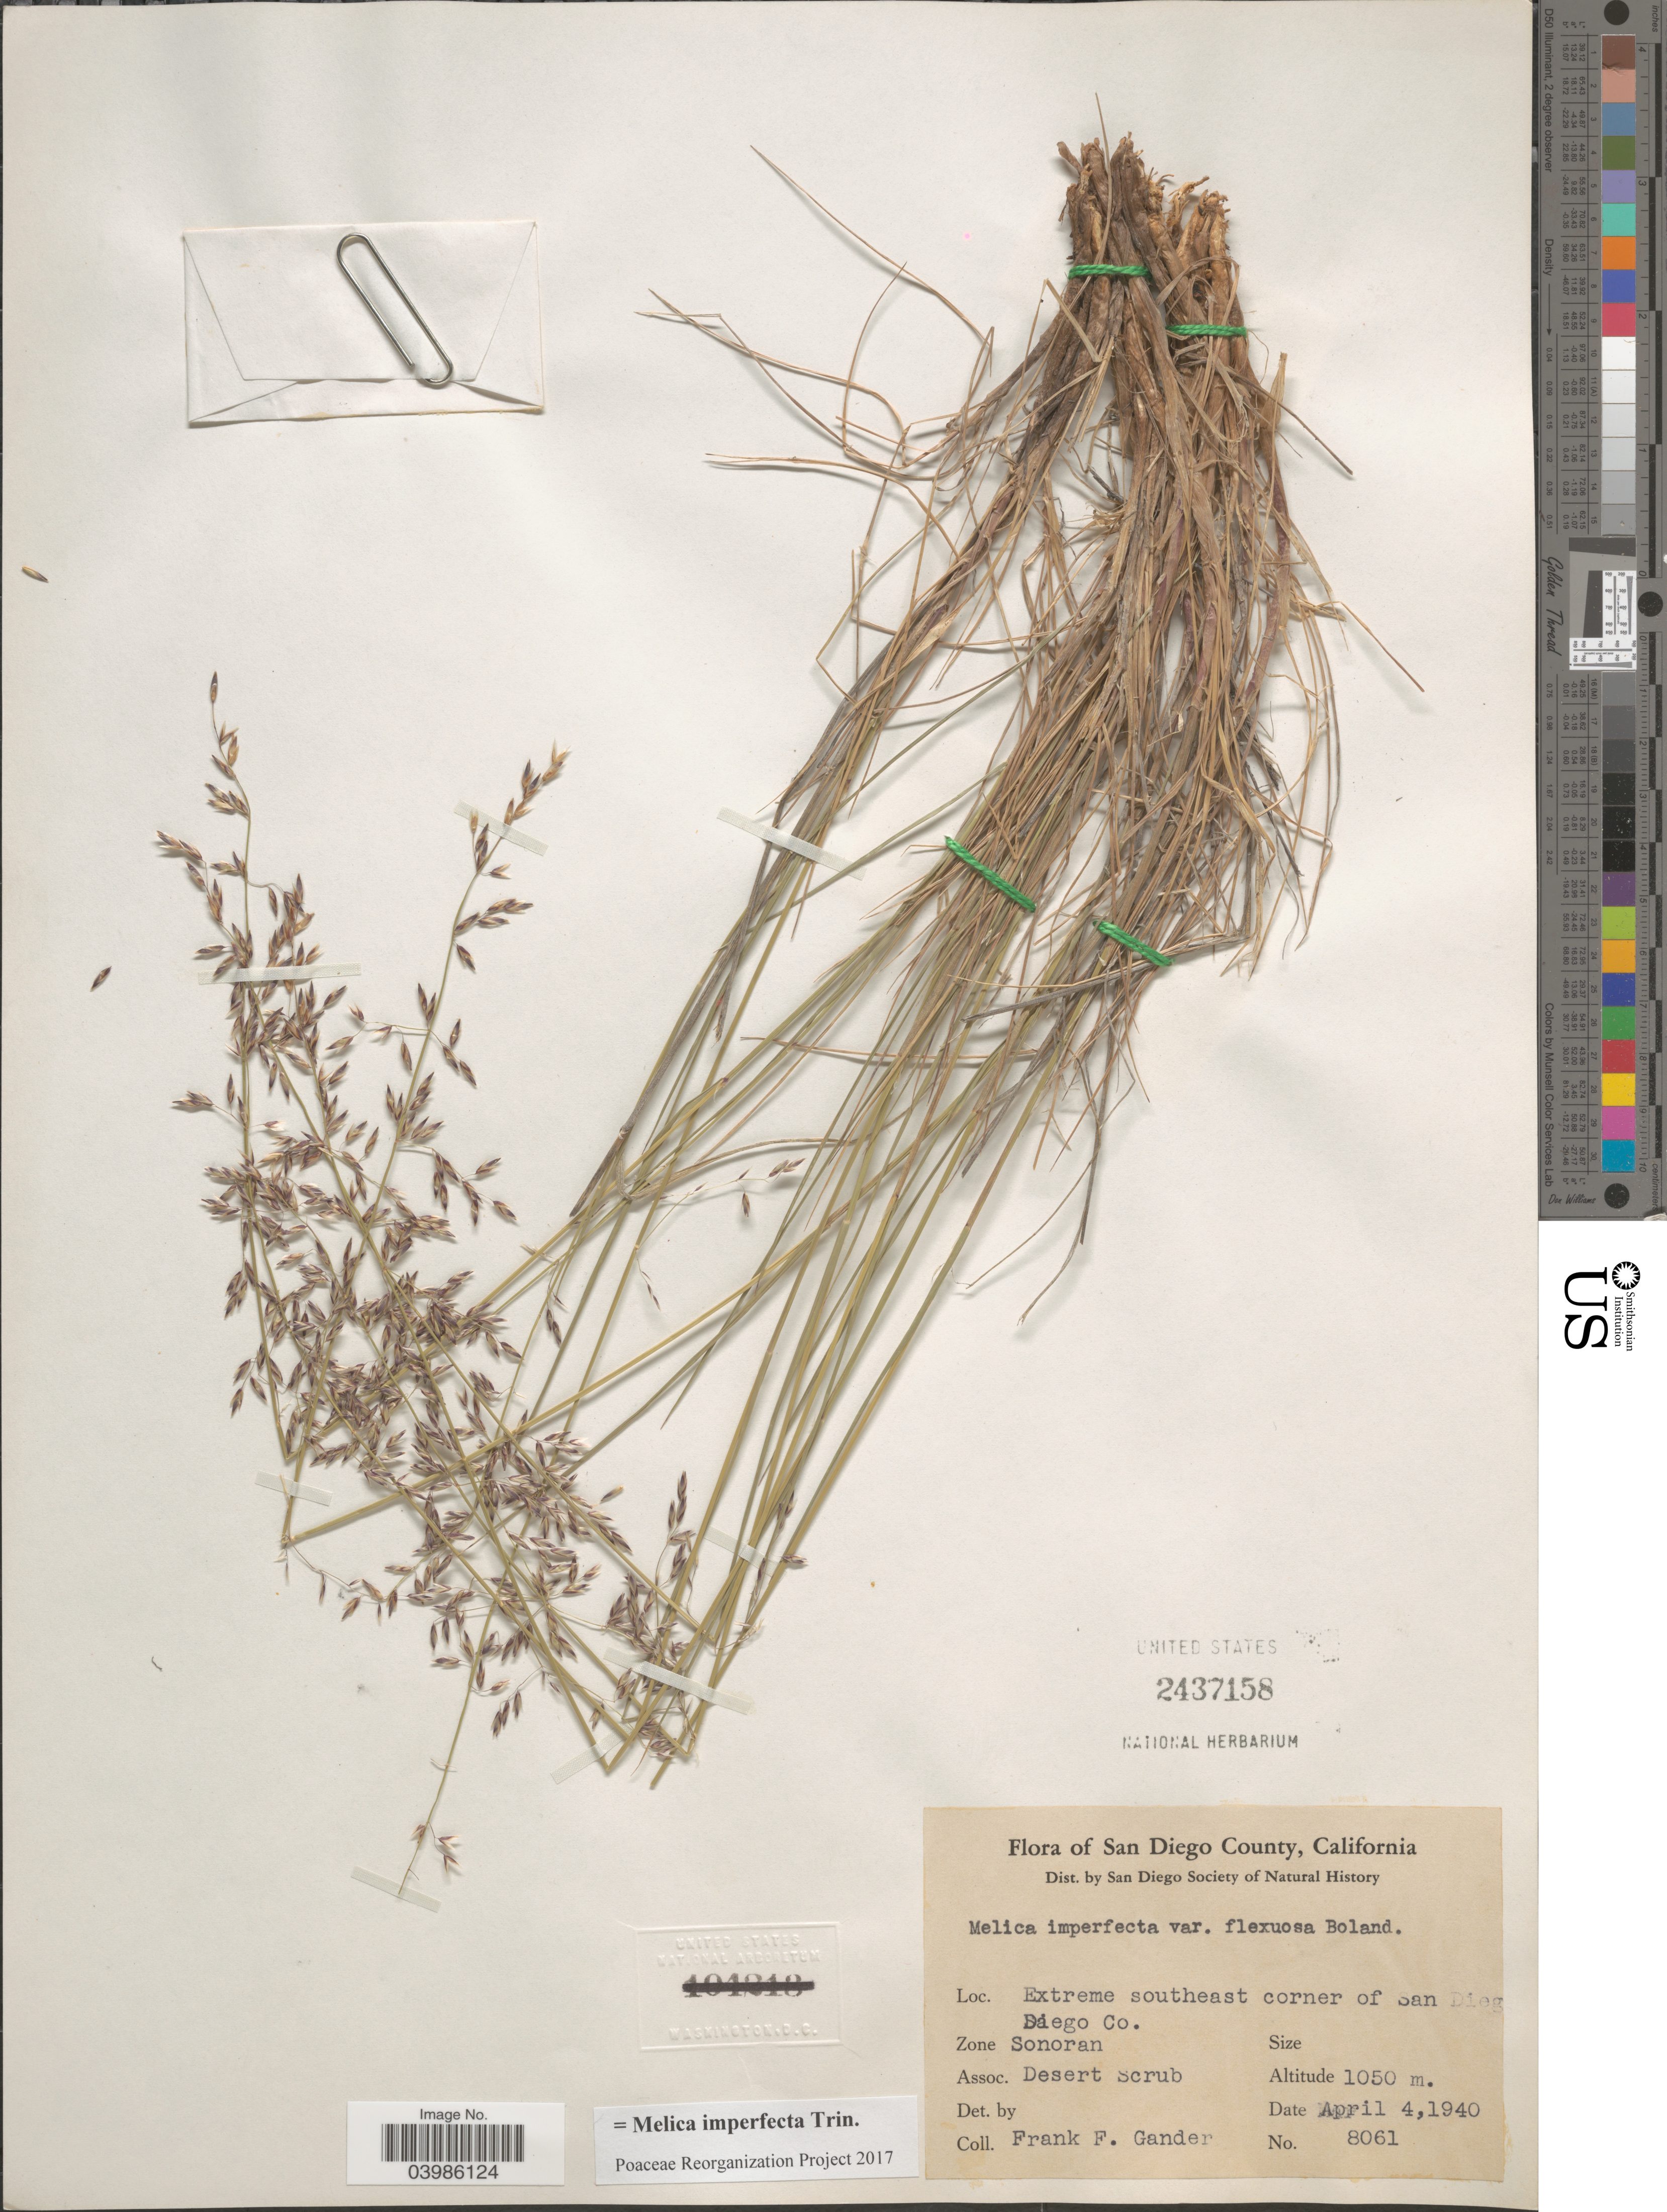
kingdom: Plantae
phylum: Tracheophyta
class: Liliopsida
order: Poales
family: Poaceae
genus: Melica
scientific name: Melica imperfecta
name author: Trin.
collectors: F. Gander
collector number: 8061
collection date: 1940-04-04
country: United States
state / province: California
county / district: San Diego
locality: San Diego County. Extreme southeast corner of San Diego Co. Zone Sonoran.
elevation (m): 1050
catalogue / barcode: US 2437158